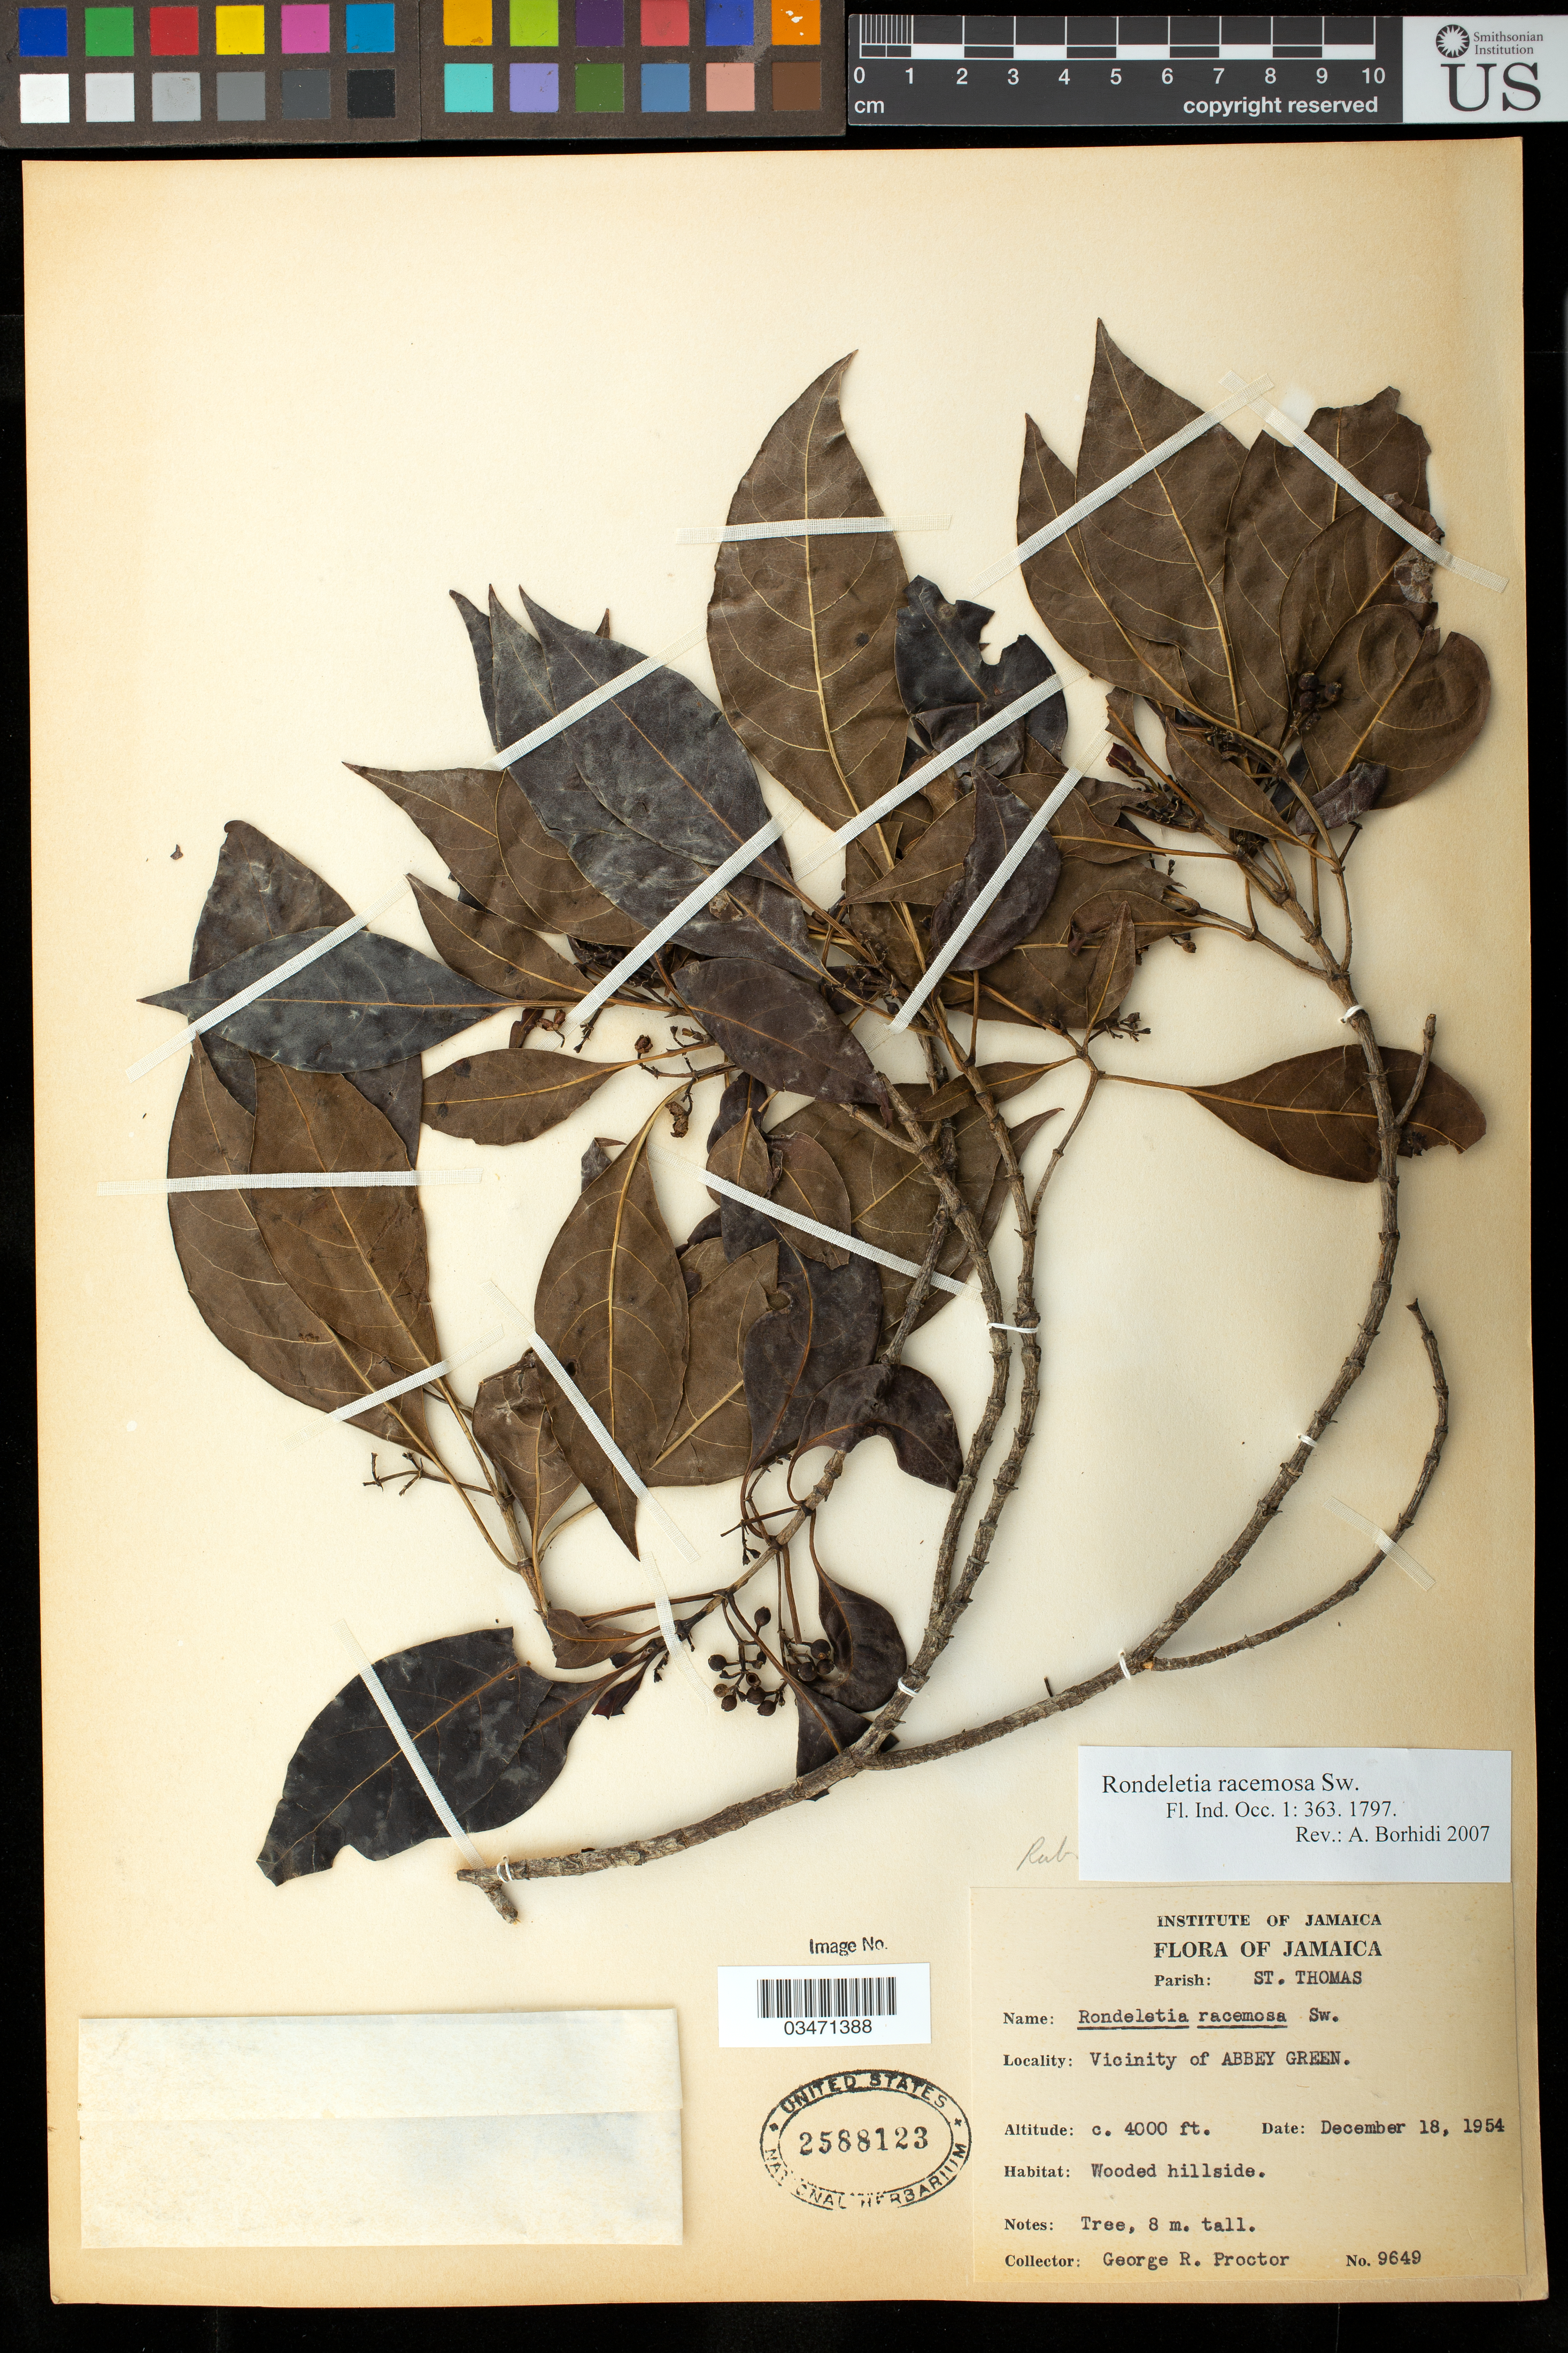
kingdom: Plantae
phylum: Tracheophyta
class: Magnoliopsida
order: Gentianales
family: Rubiaceae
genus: Rondeletia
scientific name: Rondeletia racemosa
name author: Sw.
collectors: G. R. Proctor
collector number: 9649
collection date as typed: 18 Dec 1954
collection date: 1954-12-18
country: Jamaica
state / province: Saint Thomas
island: Jamaica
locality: Abbey Green, vicinity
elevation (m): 1219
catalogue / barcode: US 2588123